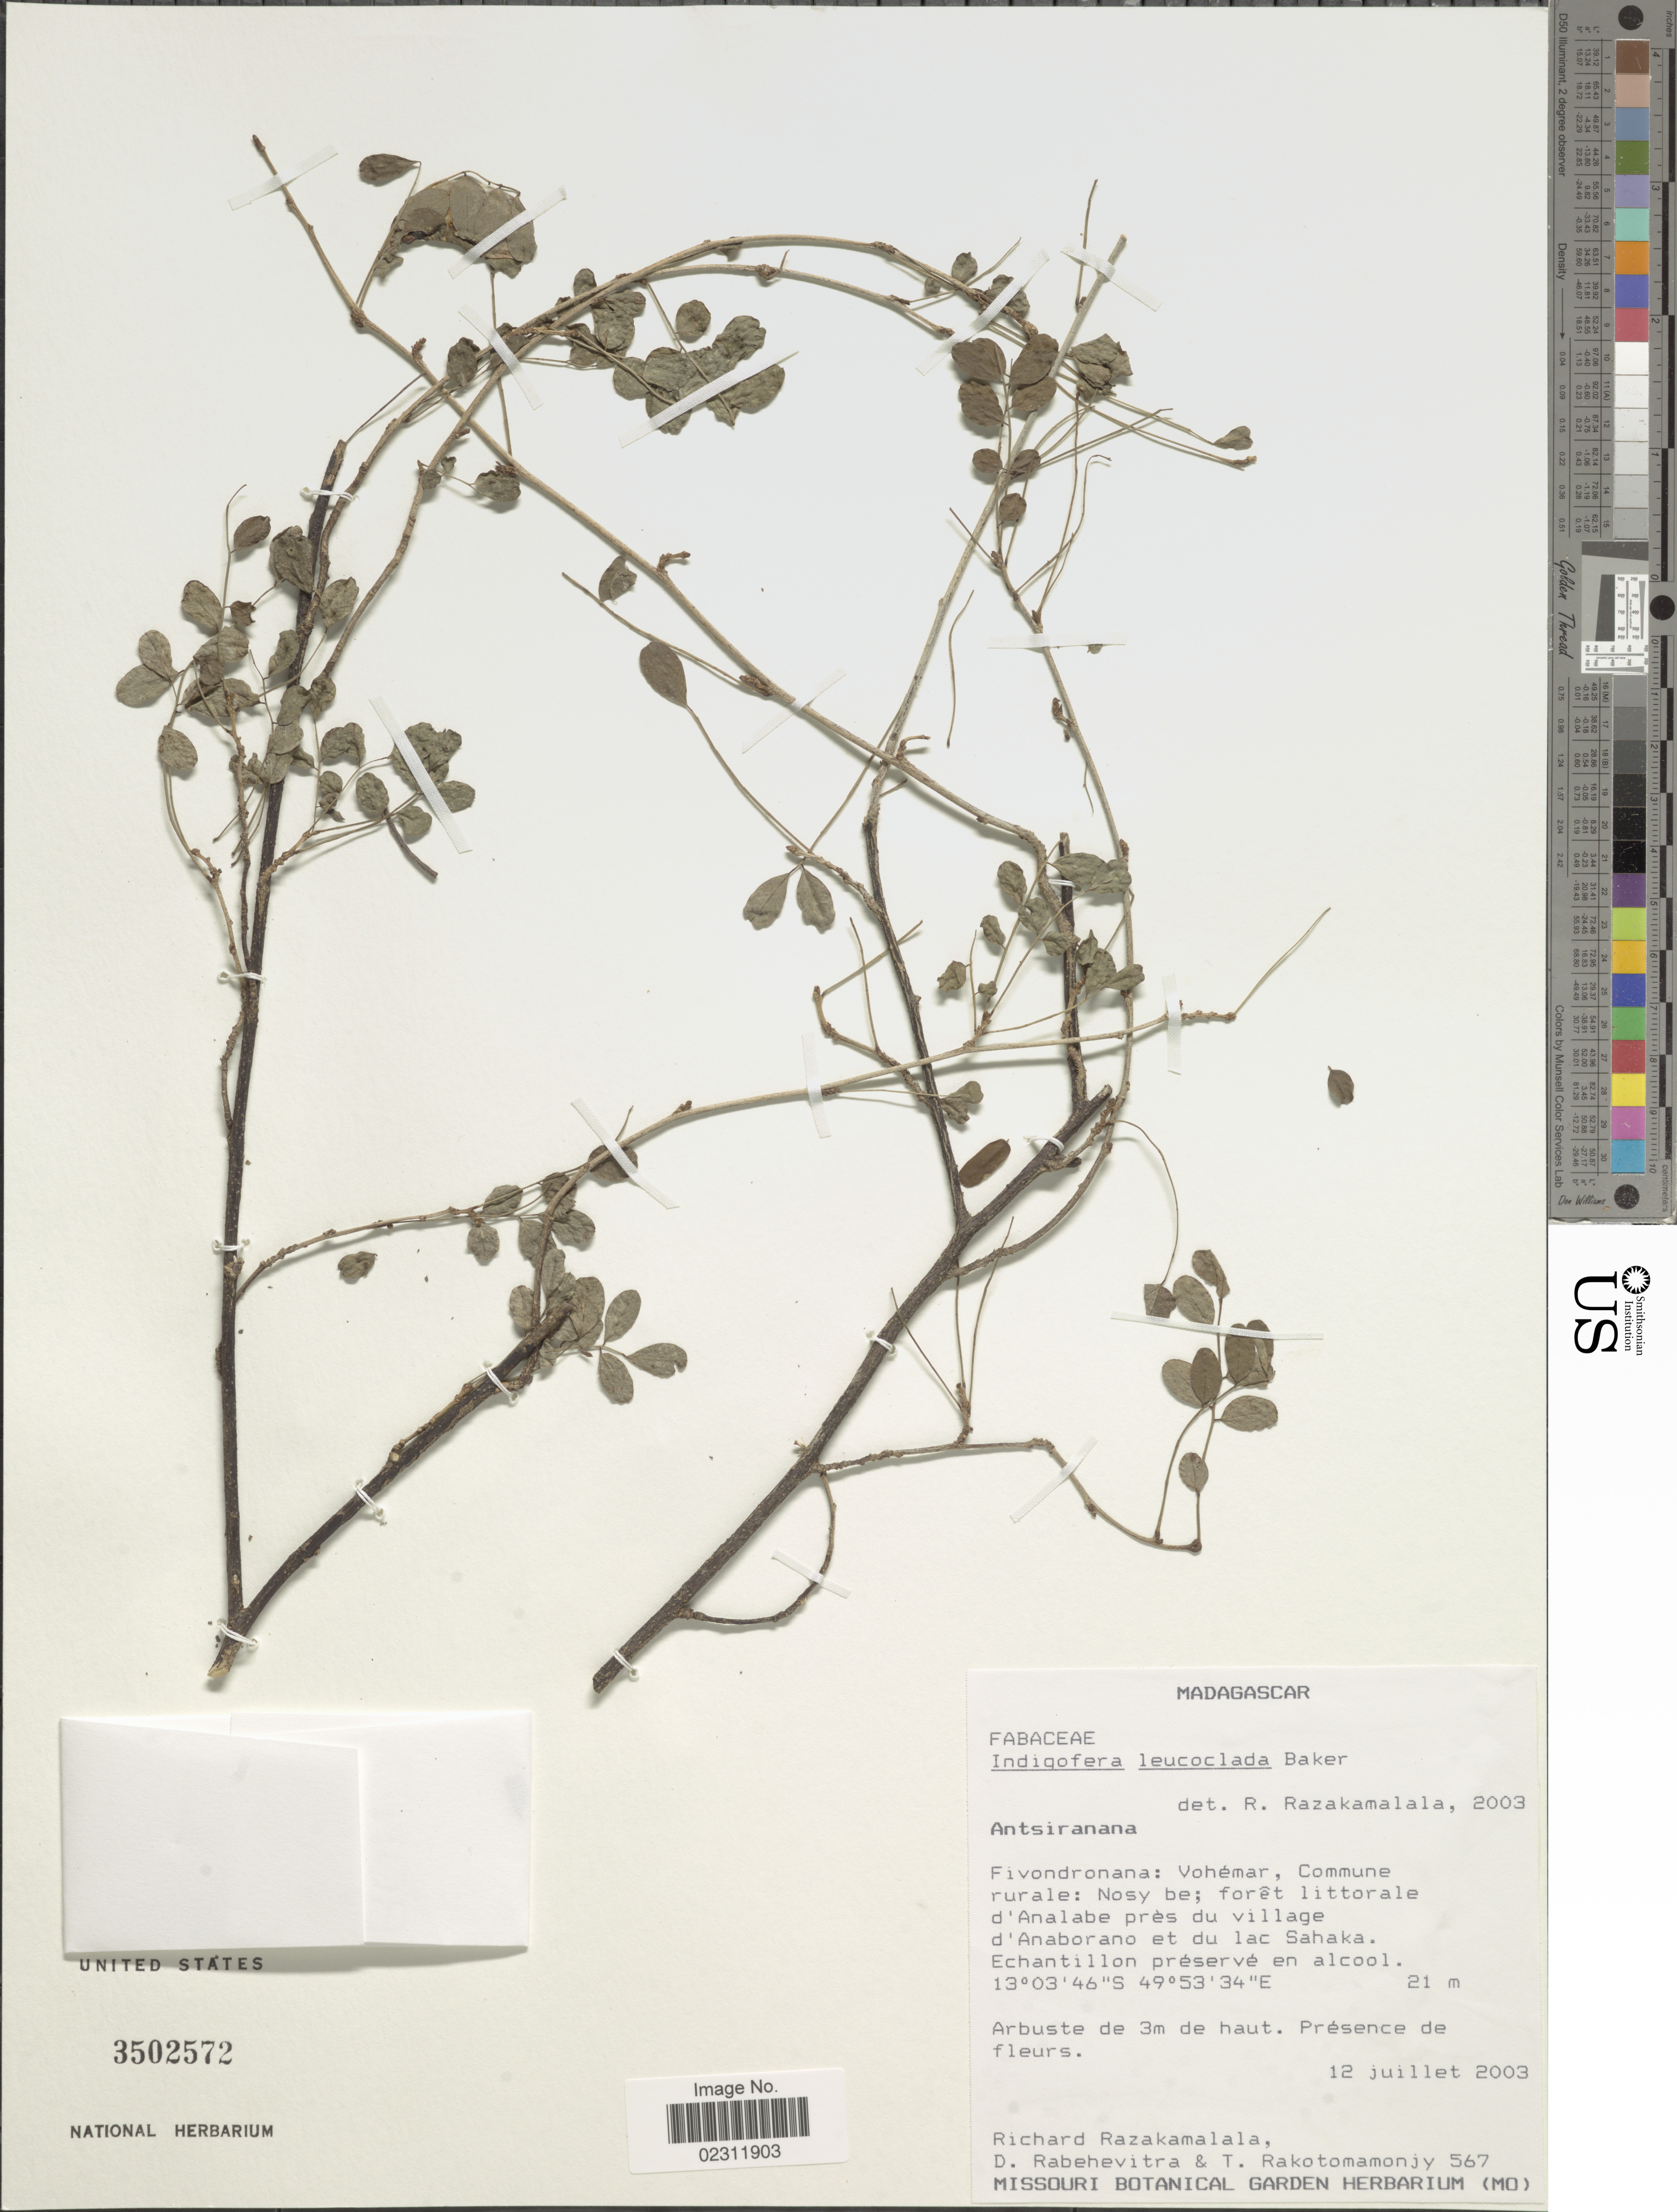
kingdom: Plantae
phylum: Tracheophyta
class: Magnoliopsida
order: Fabales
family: Fabaceae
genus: Indigofera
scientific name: Indigofera leucoclada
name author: Baker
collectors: R. Razakamalala, D. Rabehevitra & T. Rakotomamonjy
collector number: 567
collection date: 2003-07-12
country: Madagascar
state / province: Sava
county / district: Vohémar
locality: Fivondroana, Vohemar, Commune rurale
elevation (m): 21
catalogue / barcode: US 3502572